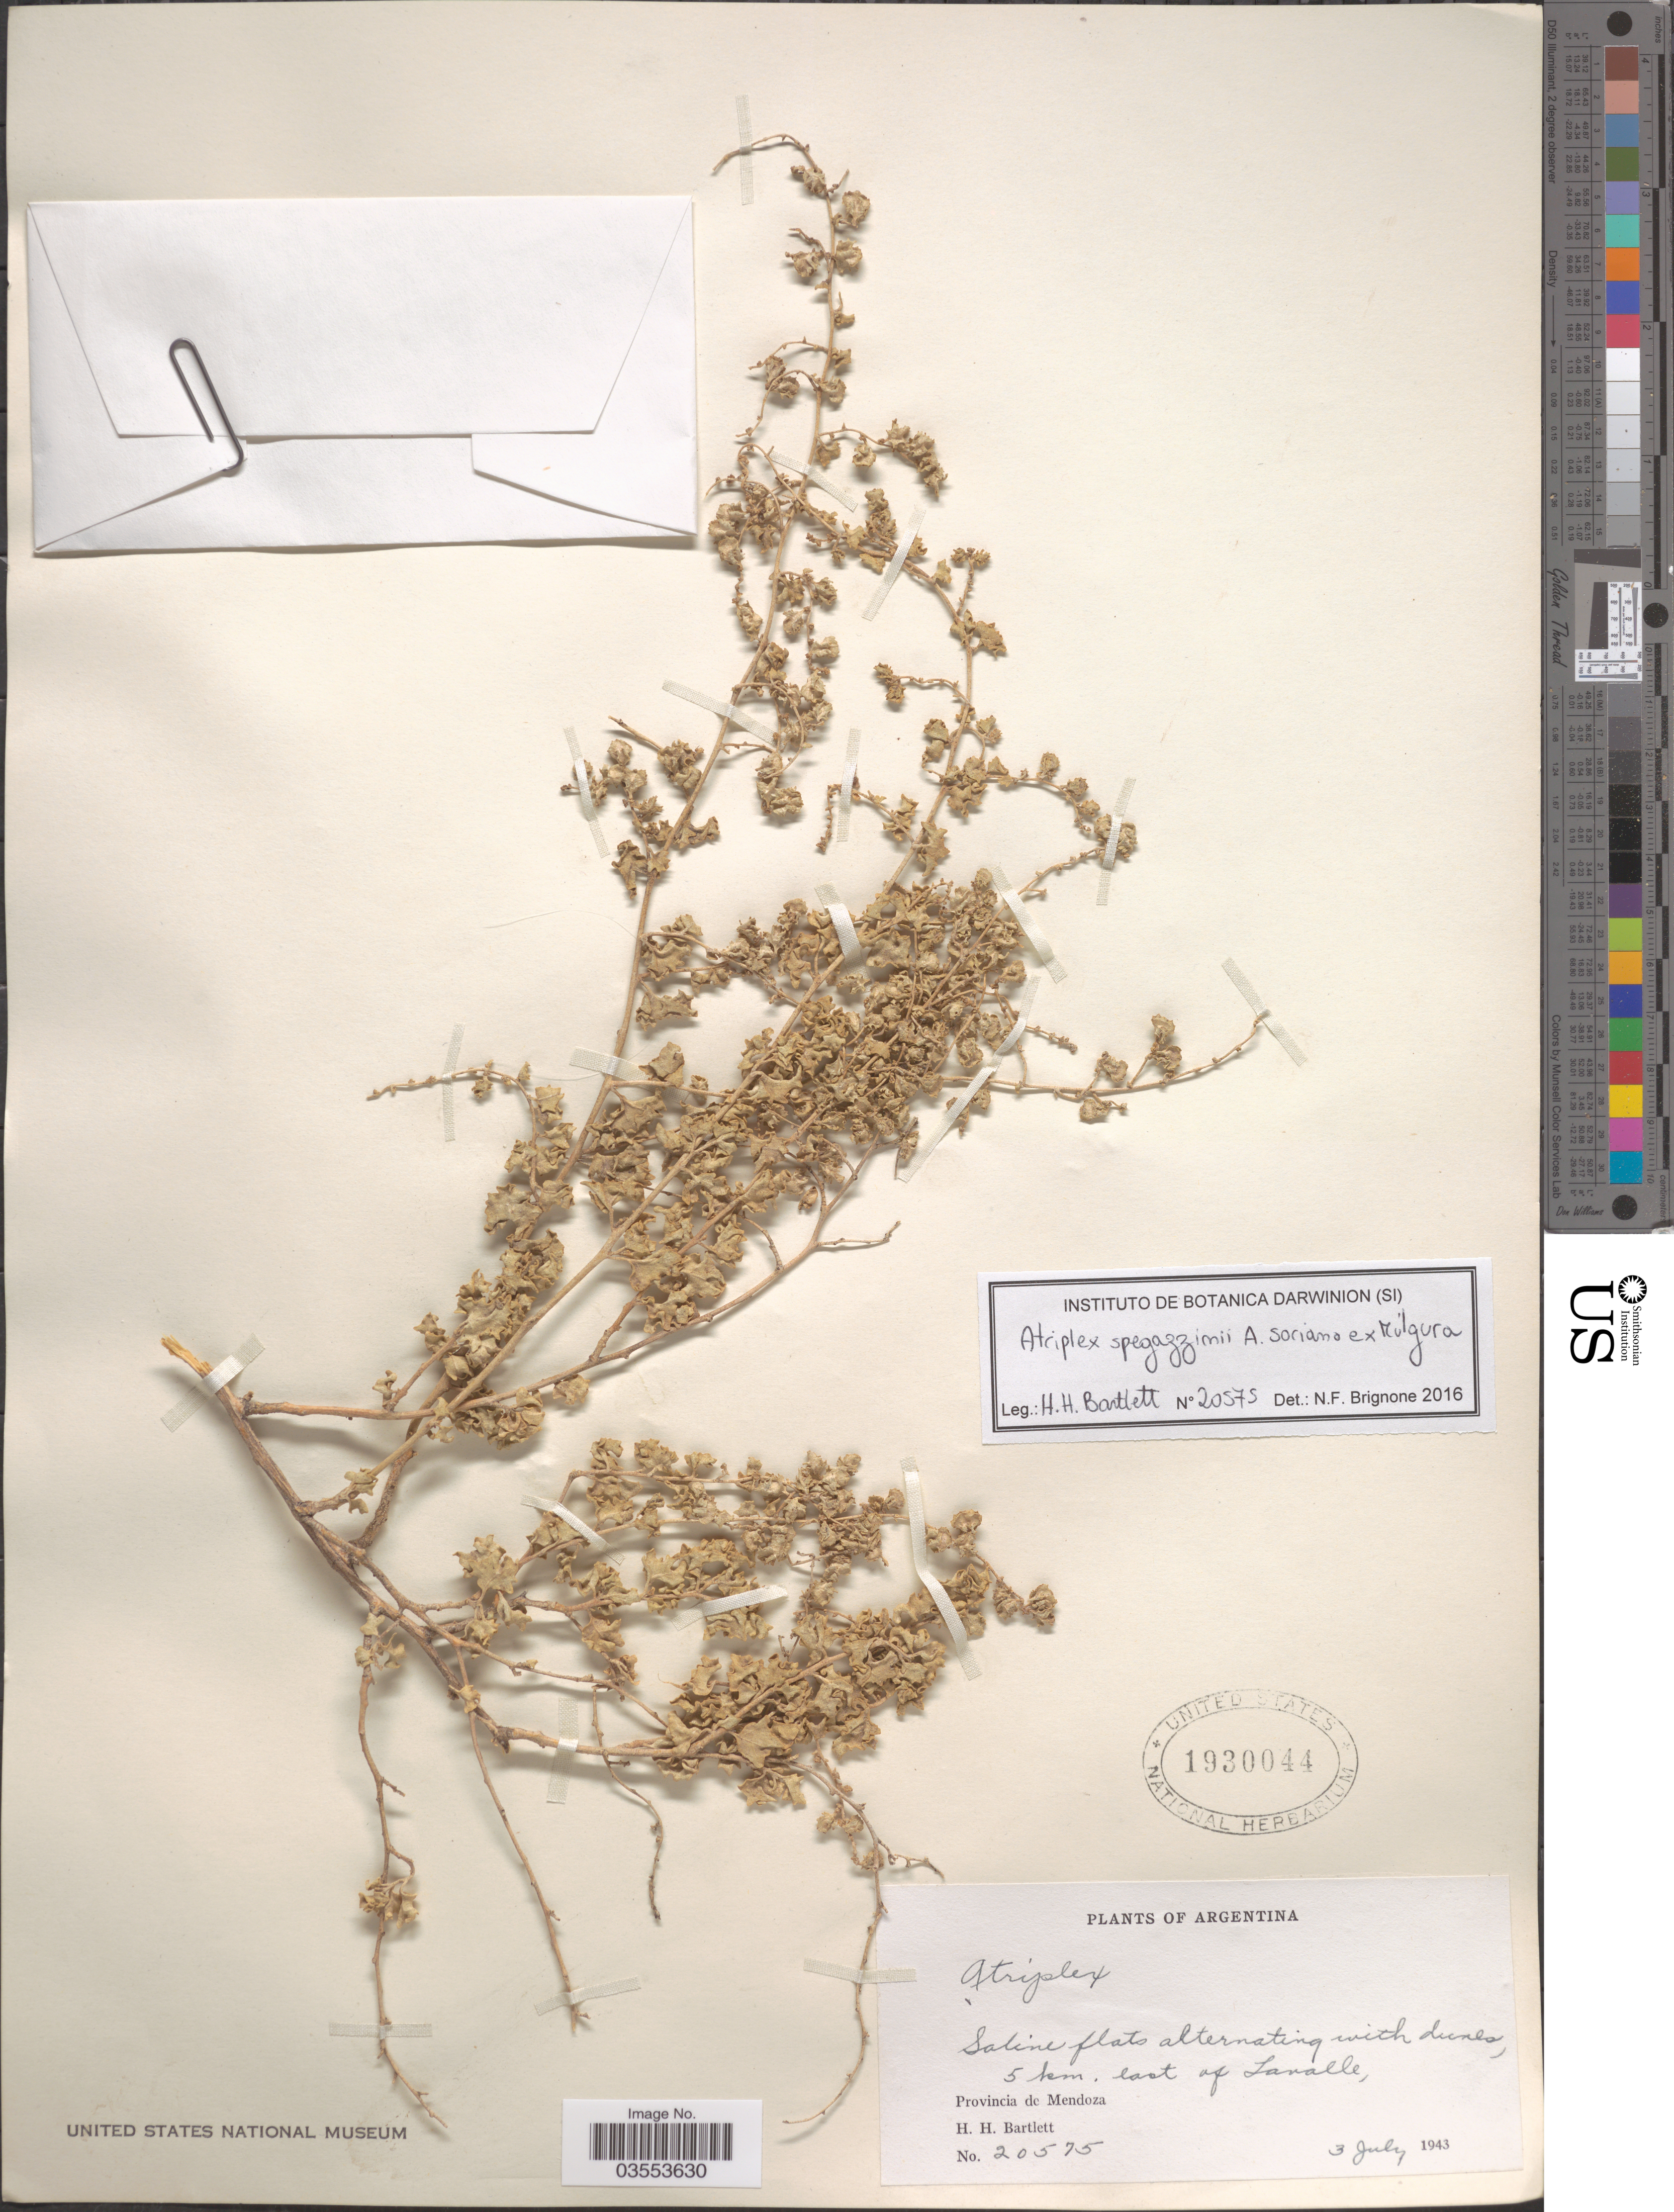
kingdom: Plantae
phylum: Tracheophyta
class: Magnoliopsida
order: Caryophyllales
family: Amaranthaceae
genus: Atriplex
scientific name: Atriplex sp.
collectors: H. H. Bartlett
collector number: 20575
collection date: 1943-07-03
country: Argentina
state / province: Mendoza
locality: Saline flats alternating with dunes, 5 km. east of Lavalle.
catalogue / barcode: US 1930044